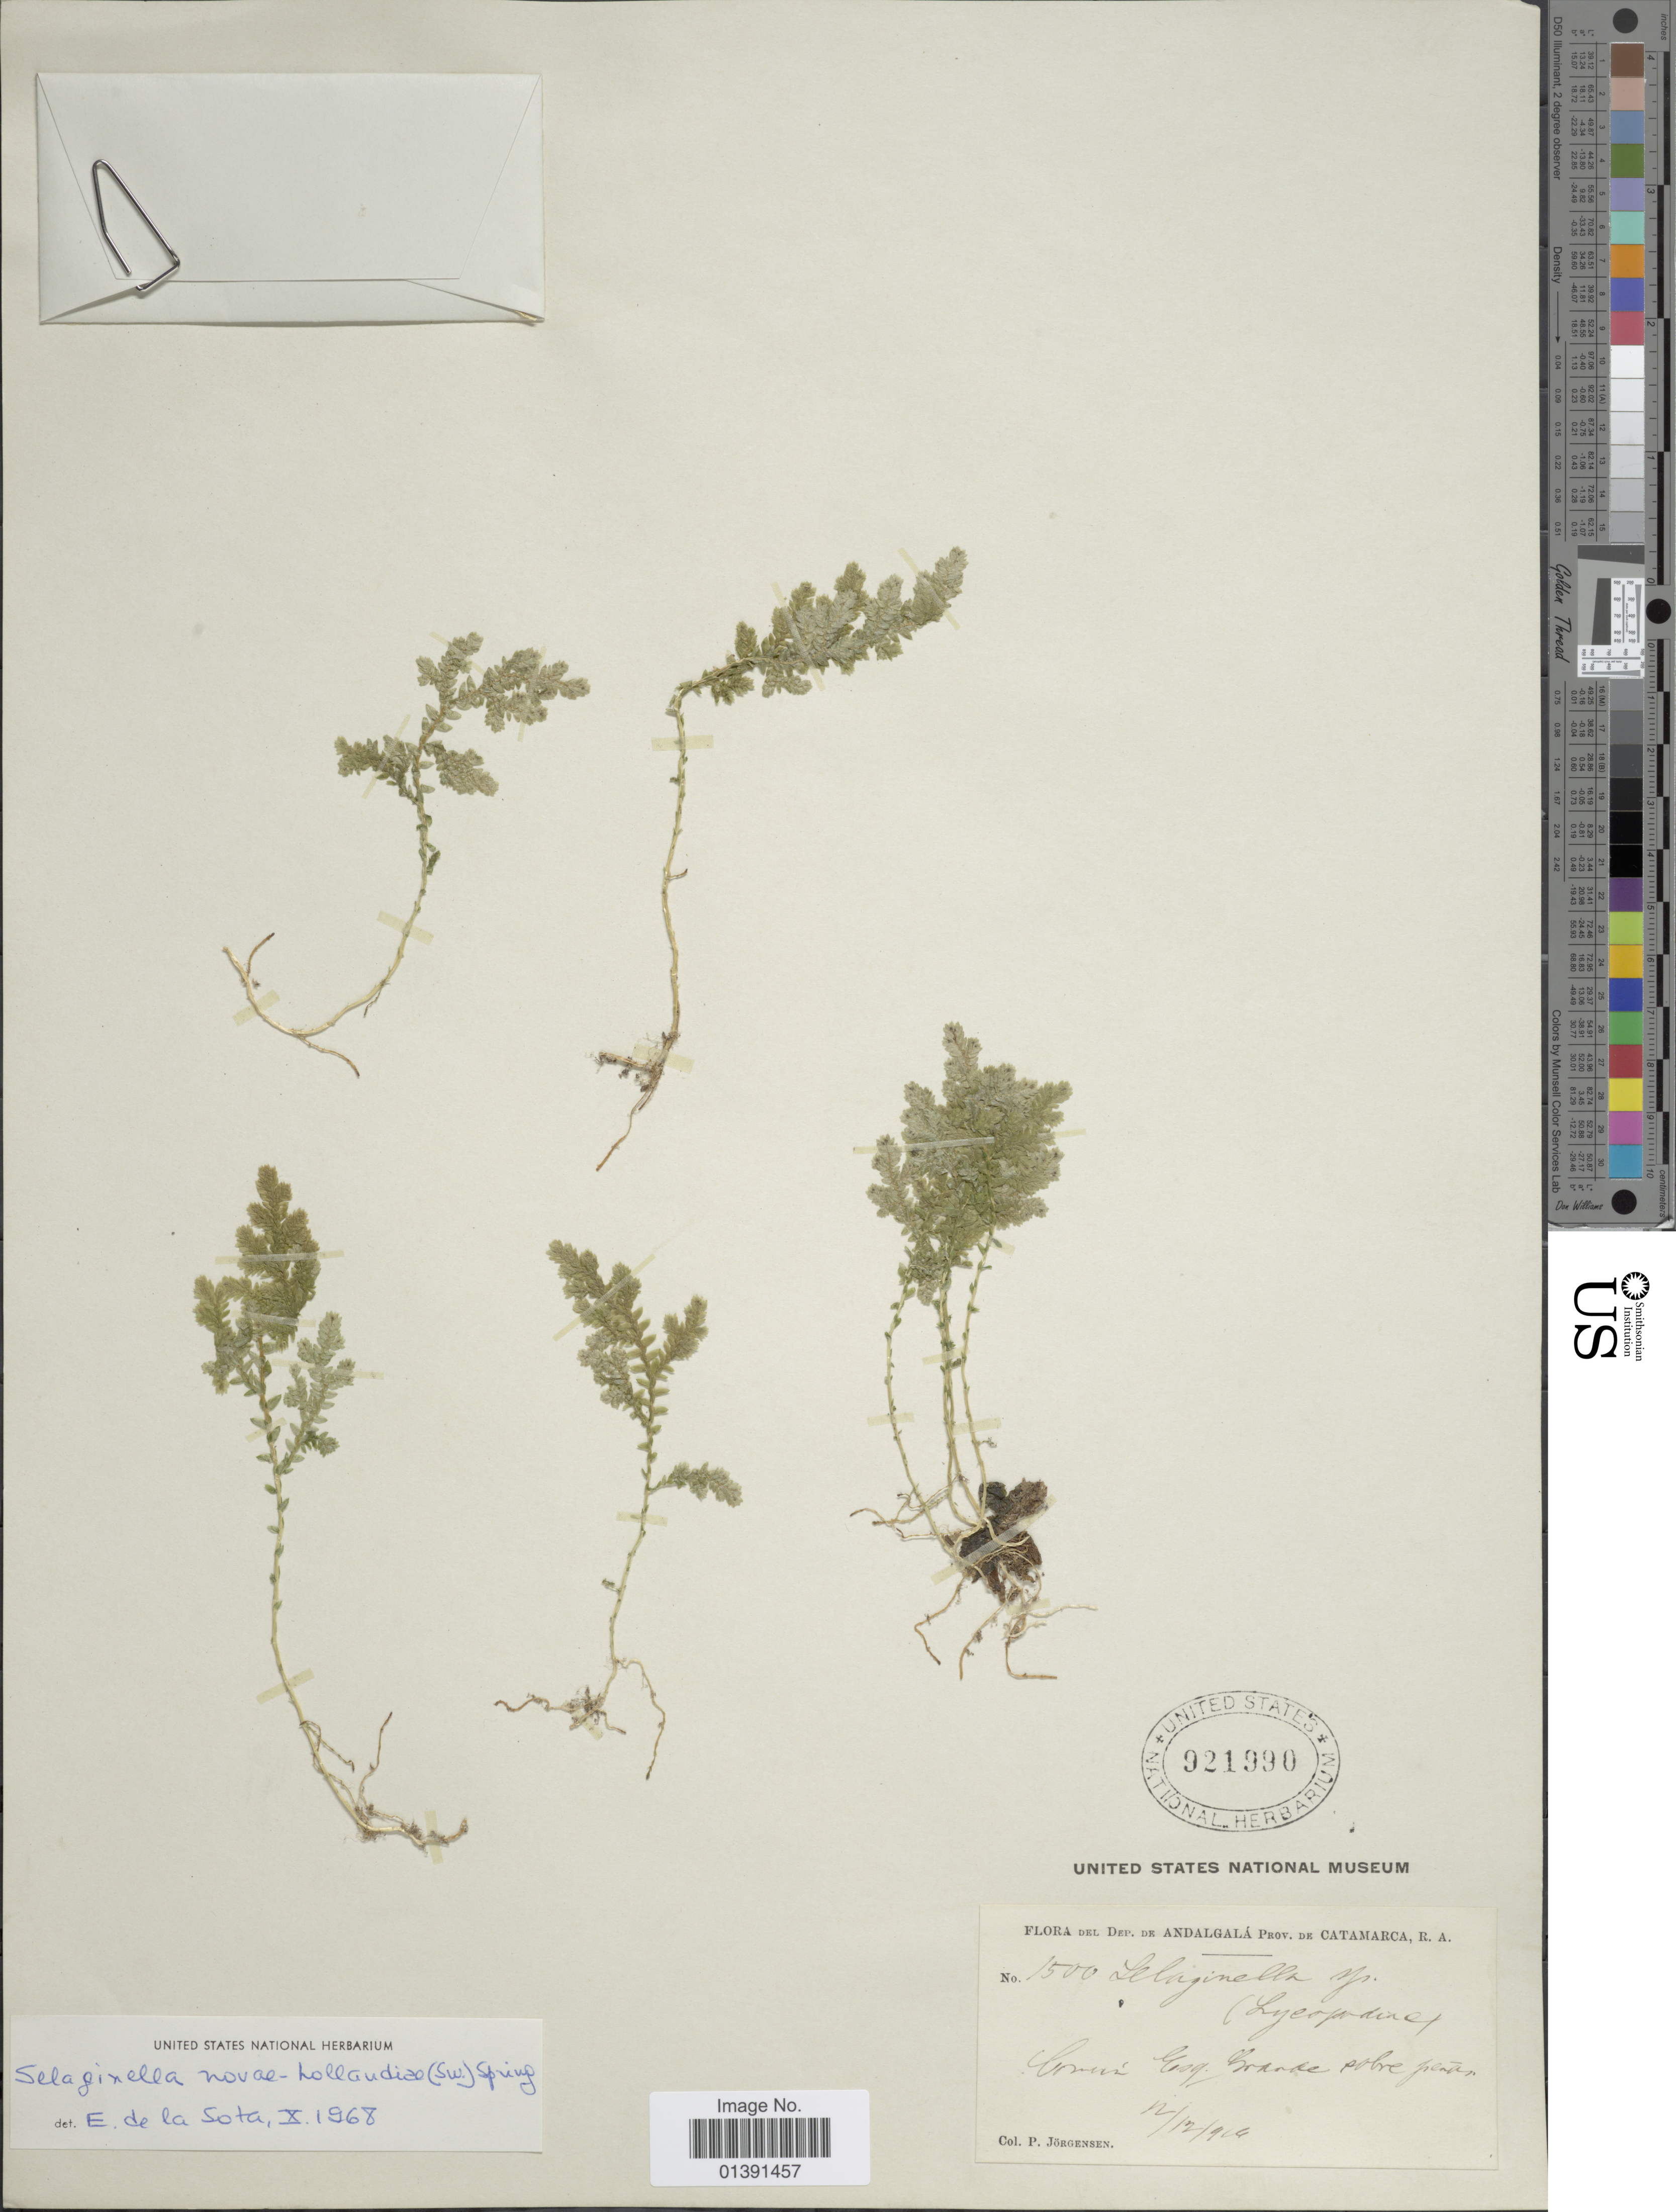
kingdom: Plantae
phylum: Tracheophyta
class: Lycopodiopsida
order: Selaginellales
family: Selaginellaceae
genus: Selaginella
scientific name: Selaginella novae-hollandiae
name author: (Sw.) Spring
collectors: P. Jörgensen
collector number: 1500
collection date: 1916-12-12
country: Argentina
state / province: Catamarca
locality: Dep. de Andalgalá, R. A. Esq. Grande.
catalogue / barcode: US 921990